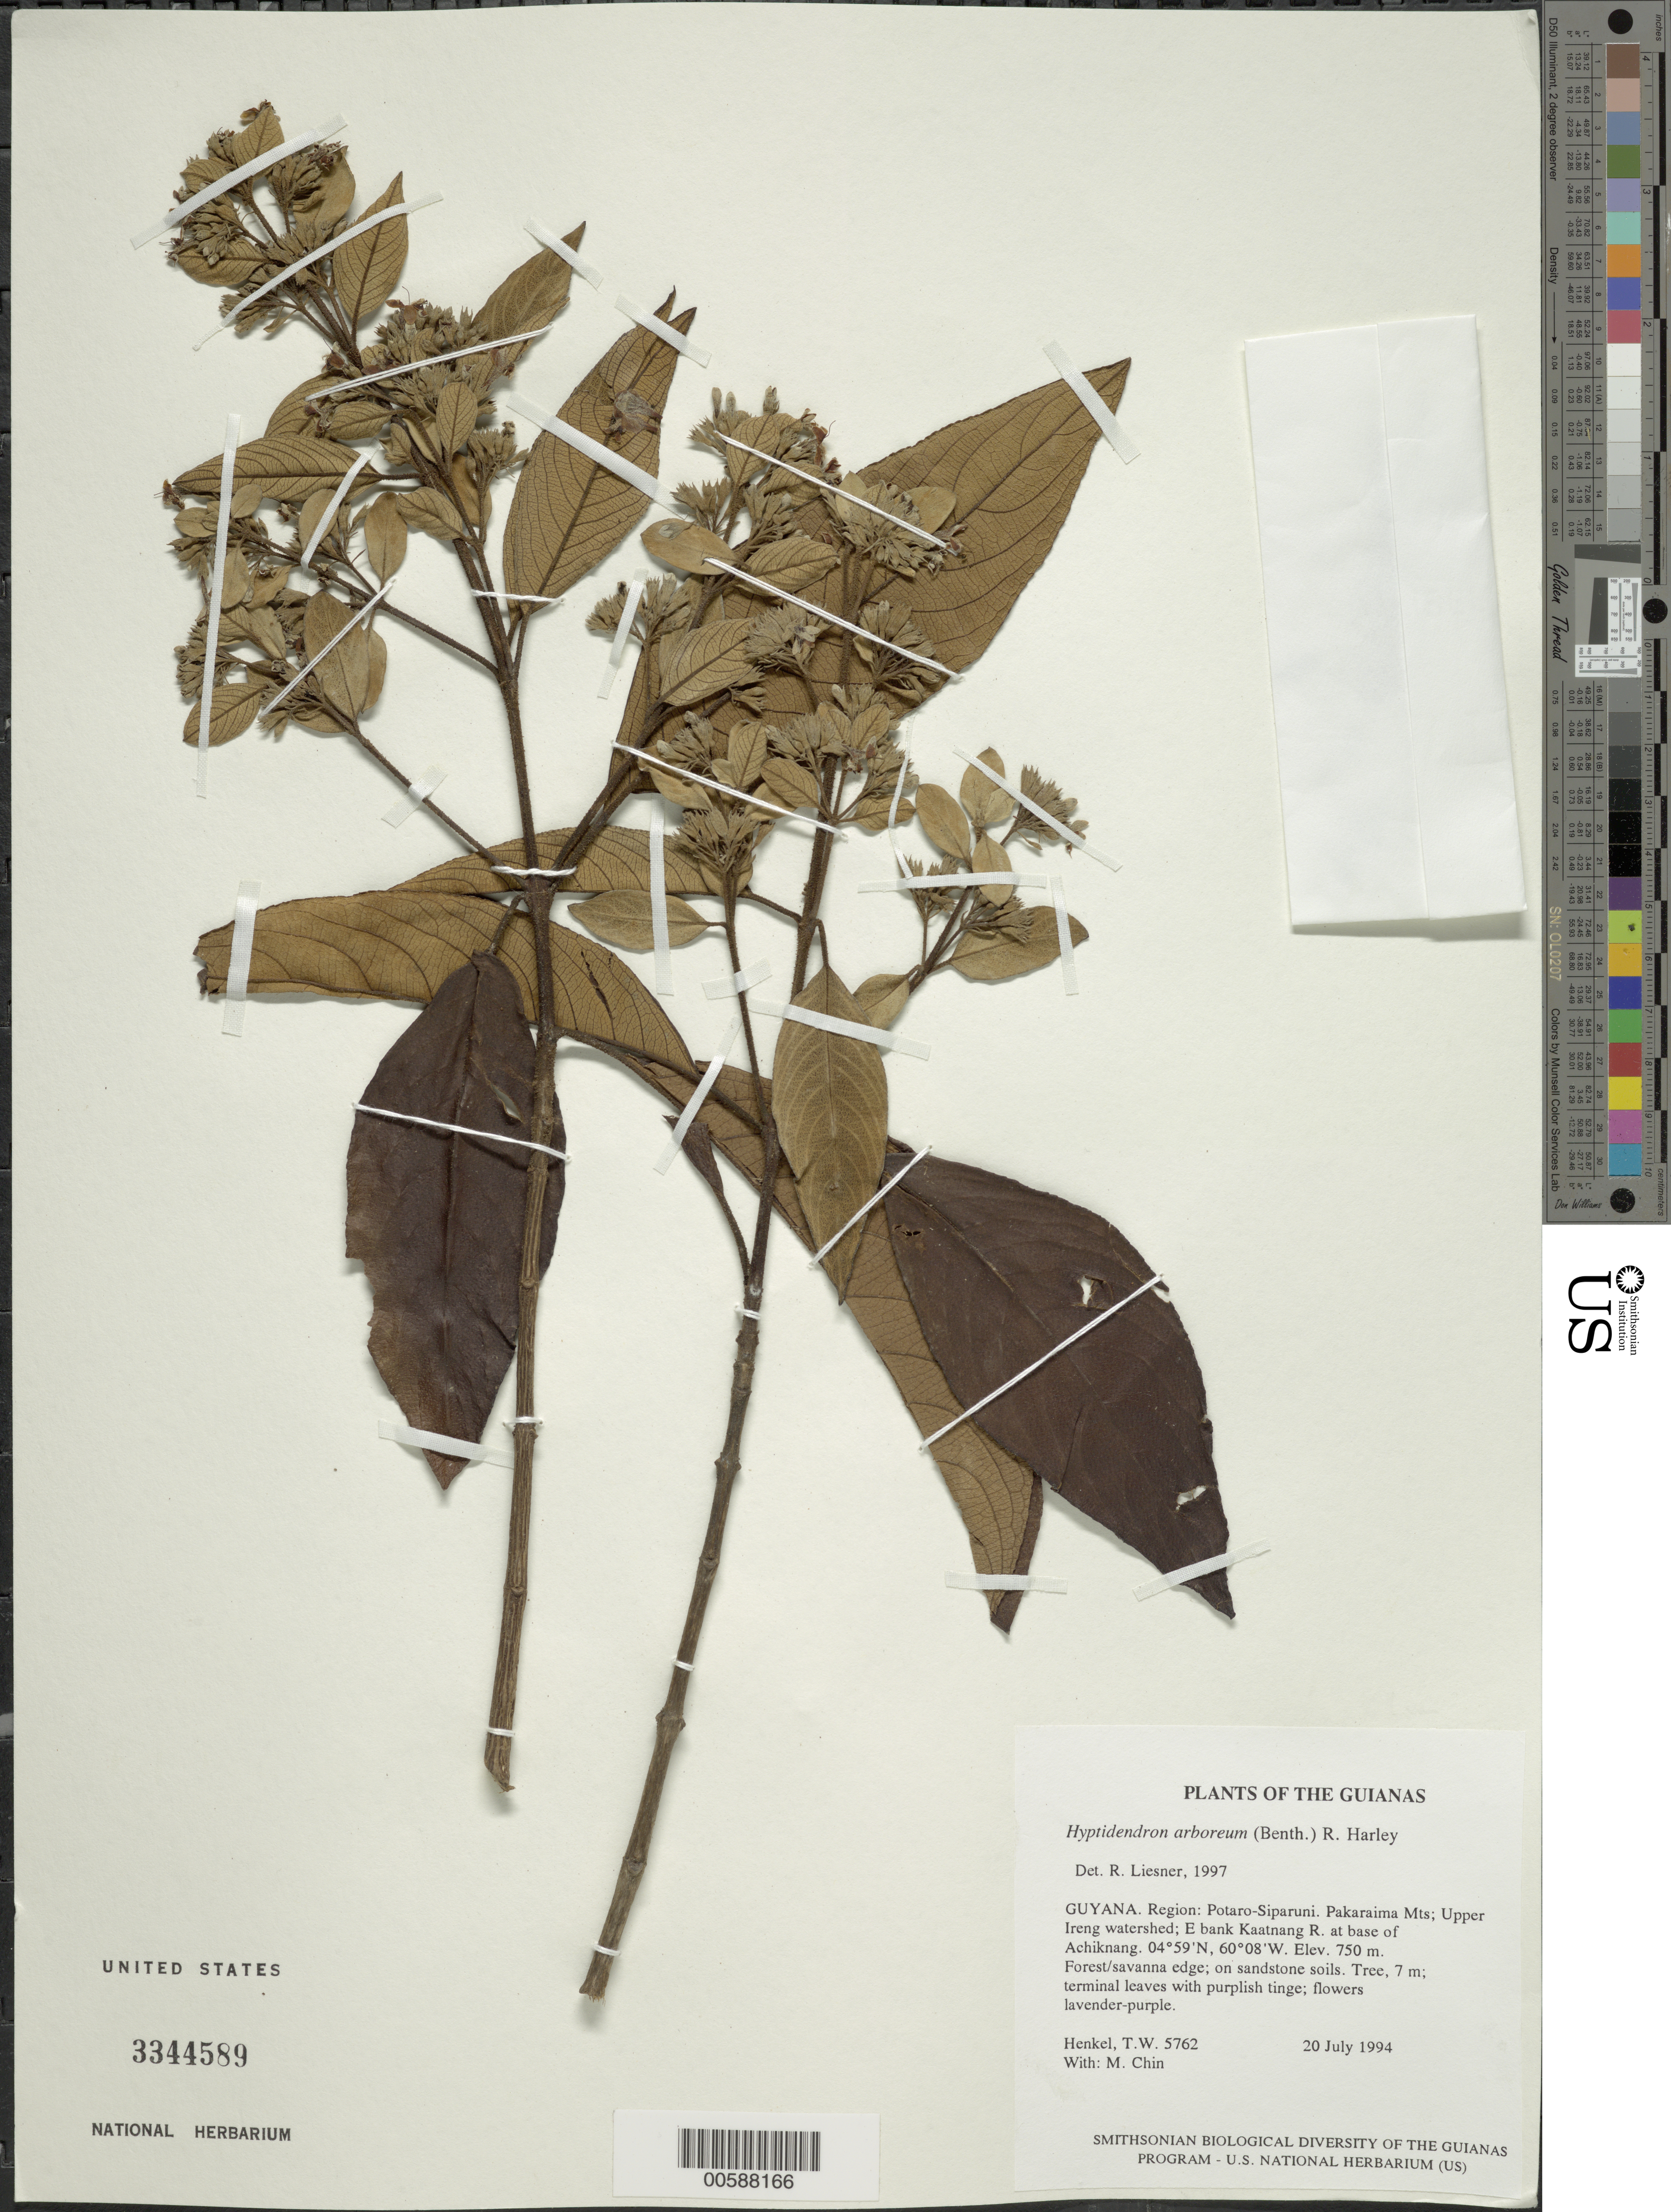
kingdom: Plantae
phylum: Tracheophyta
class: Magnoliopsida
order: Lamiales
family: Lamiaceae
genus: Hyptidendron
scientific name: Hyptidendron arboreum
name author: (Benth.) Harley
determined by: Liesner, R. L.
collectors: T. Henkel & M. Chin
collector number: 5762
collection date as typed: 20 July 1994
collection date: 1994-07-20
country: Guyana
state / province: Potaro-Siparuni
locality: Pakaraima Mts; Upper Ireng watershed; E bank Kaatnang R. at base of Achiknang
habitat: Forest/savanna edge; on sandstone soils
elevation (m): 750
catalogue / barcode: US 3344589